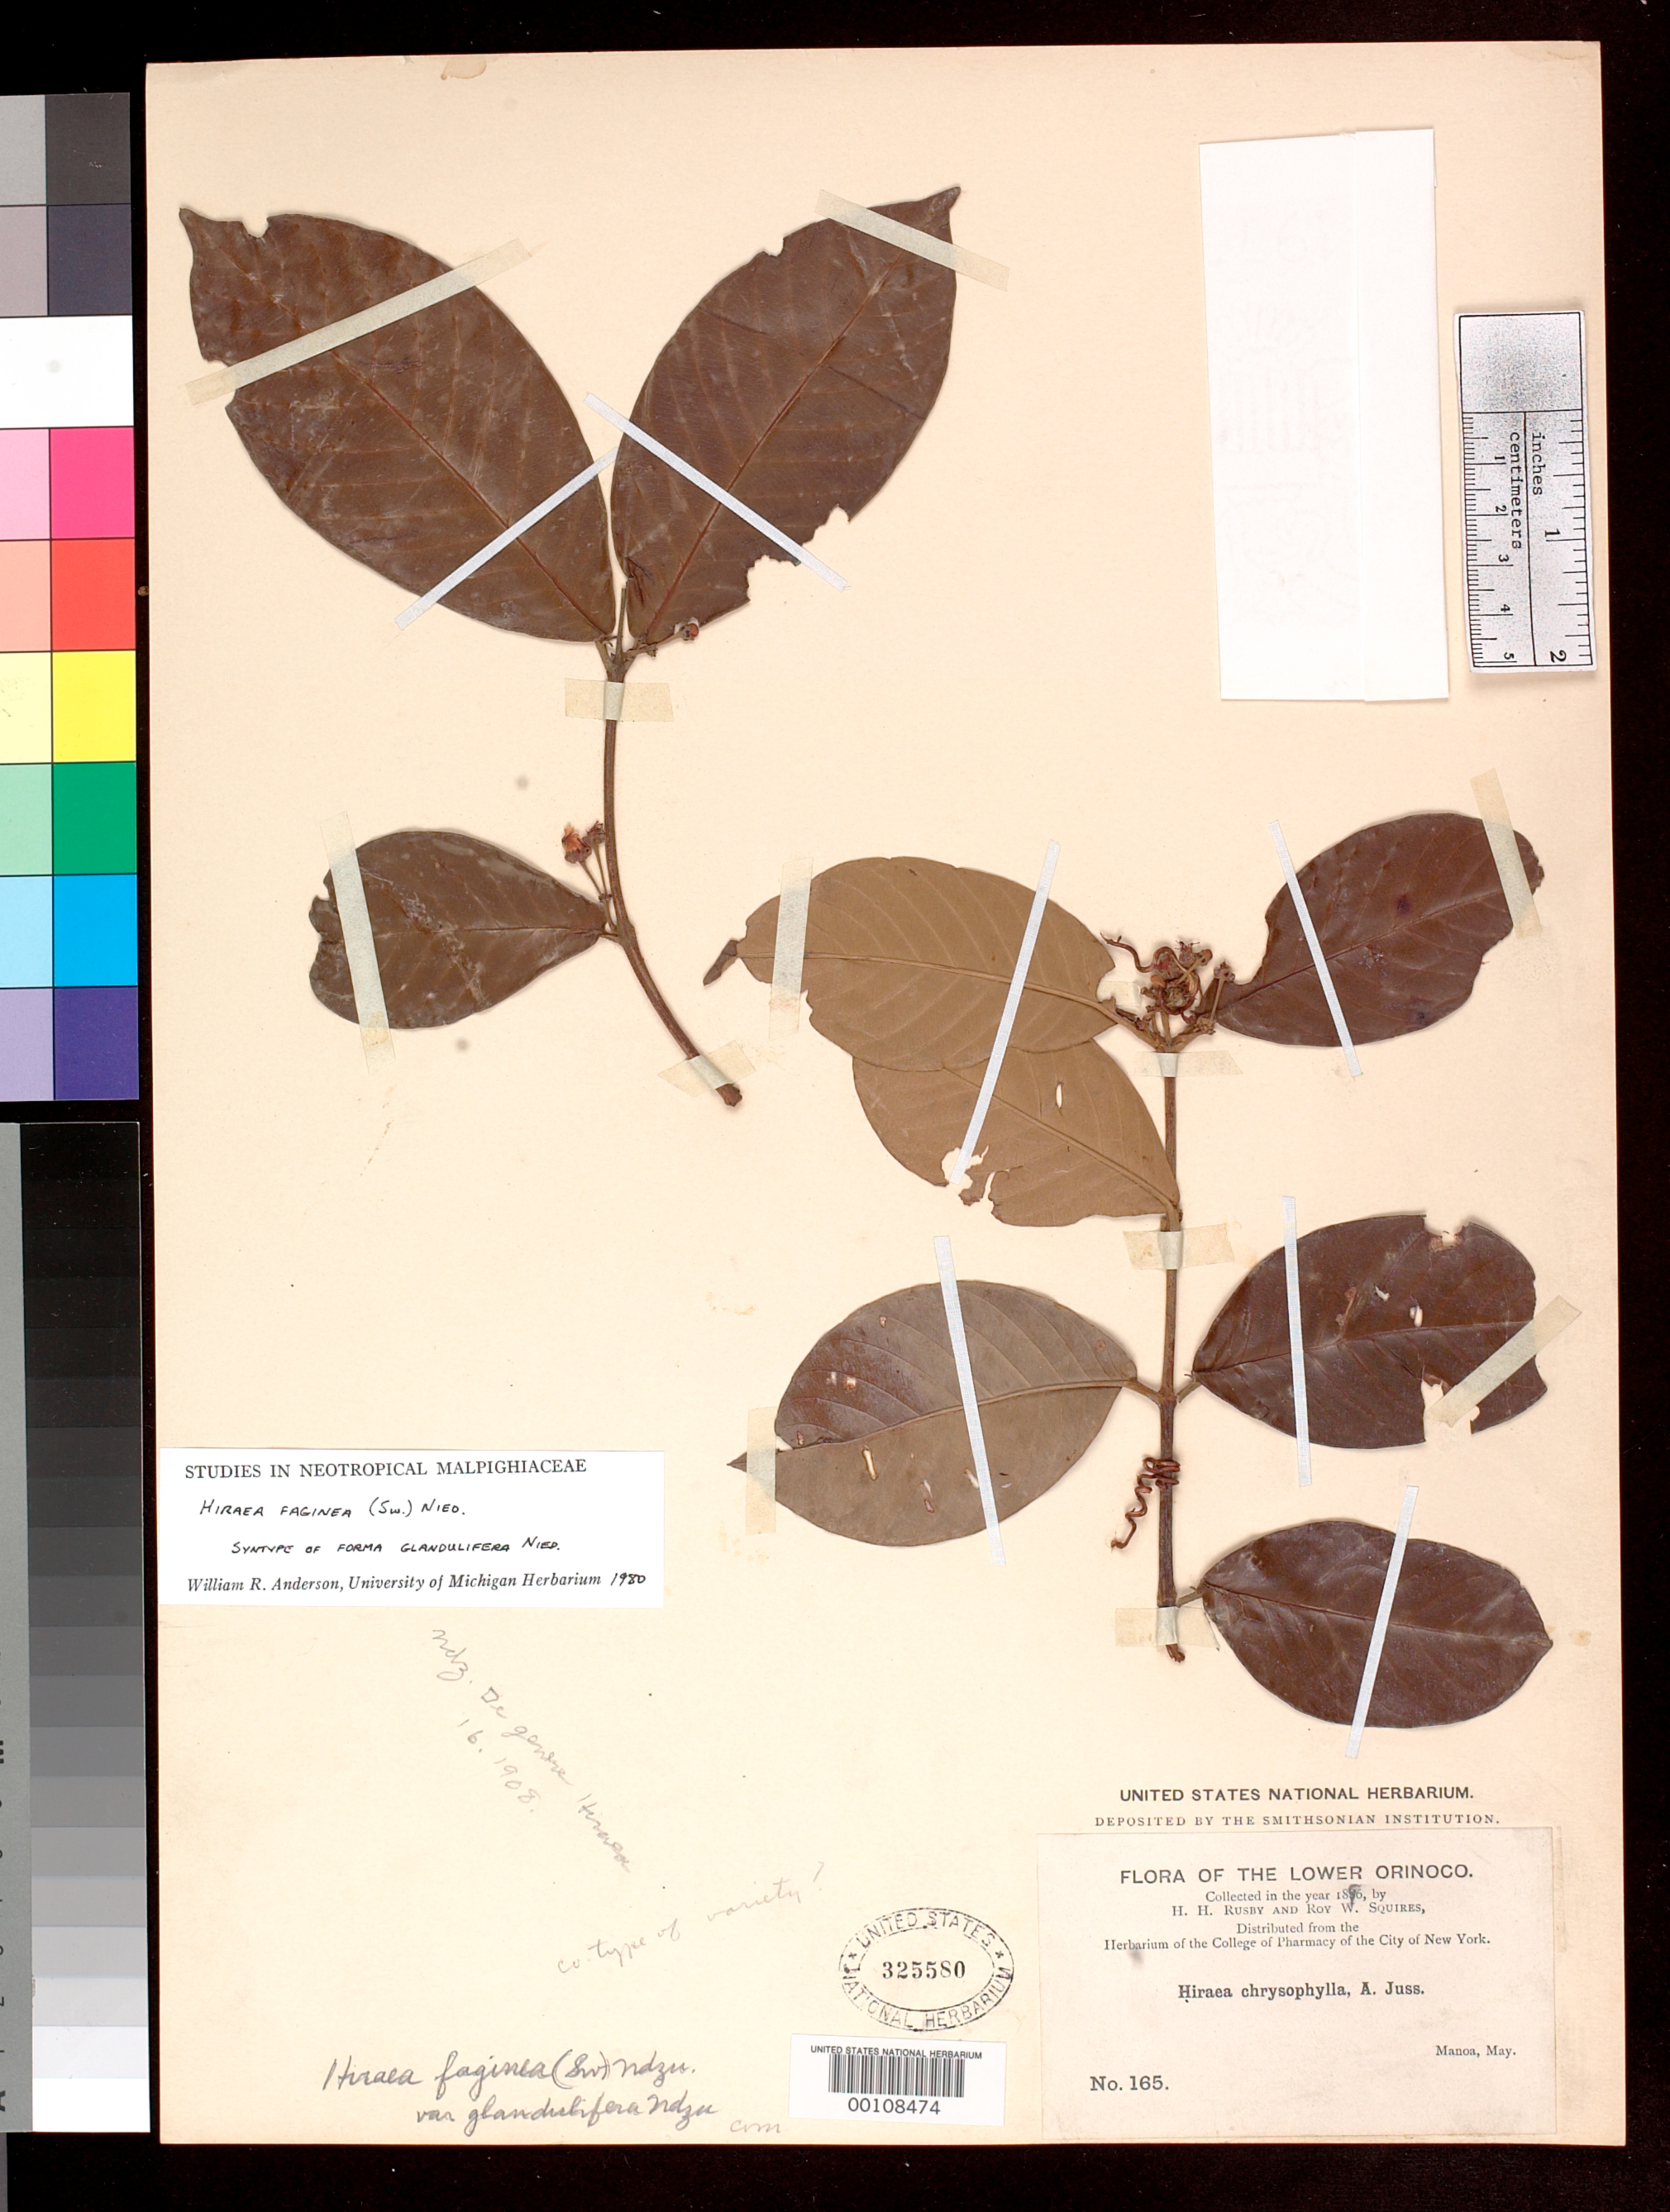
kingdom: Plantae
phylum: Tracheophyta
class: Magnoliopsida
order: Malpighiales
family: Malpighiaceae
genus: Hiraea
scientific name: Hiraea faginea f. glandulifera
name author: Nied.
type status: Syntype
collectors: H. H. Rusby & R. Squires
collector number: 165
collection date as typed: May 1896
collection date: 1896-05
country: Venezuela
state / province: Delta Amacuro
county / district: Antonio Díaz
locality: Lower Orinoco, Manoa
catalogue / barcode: US 325580